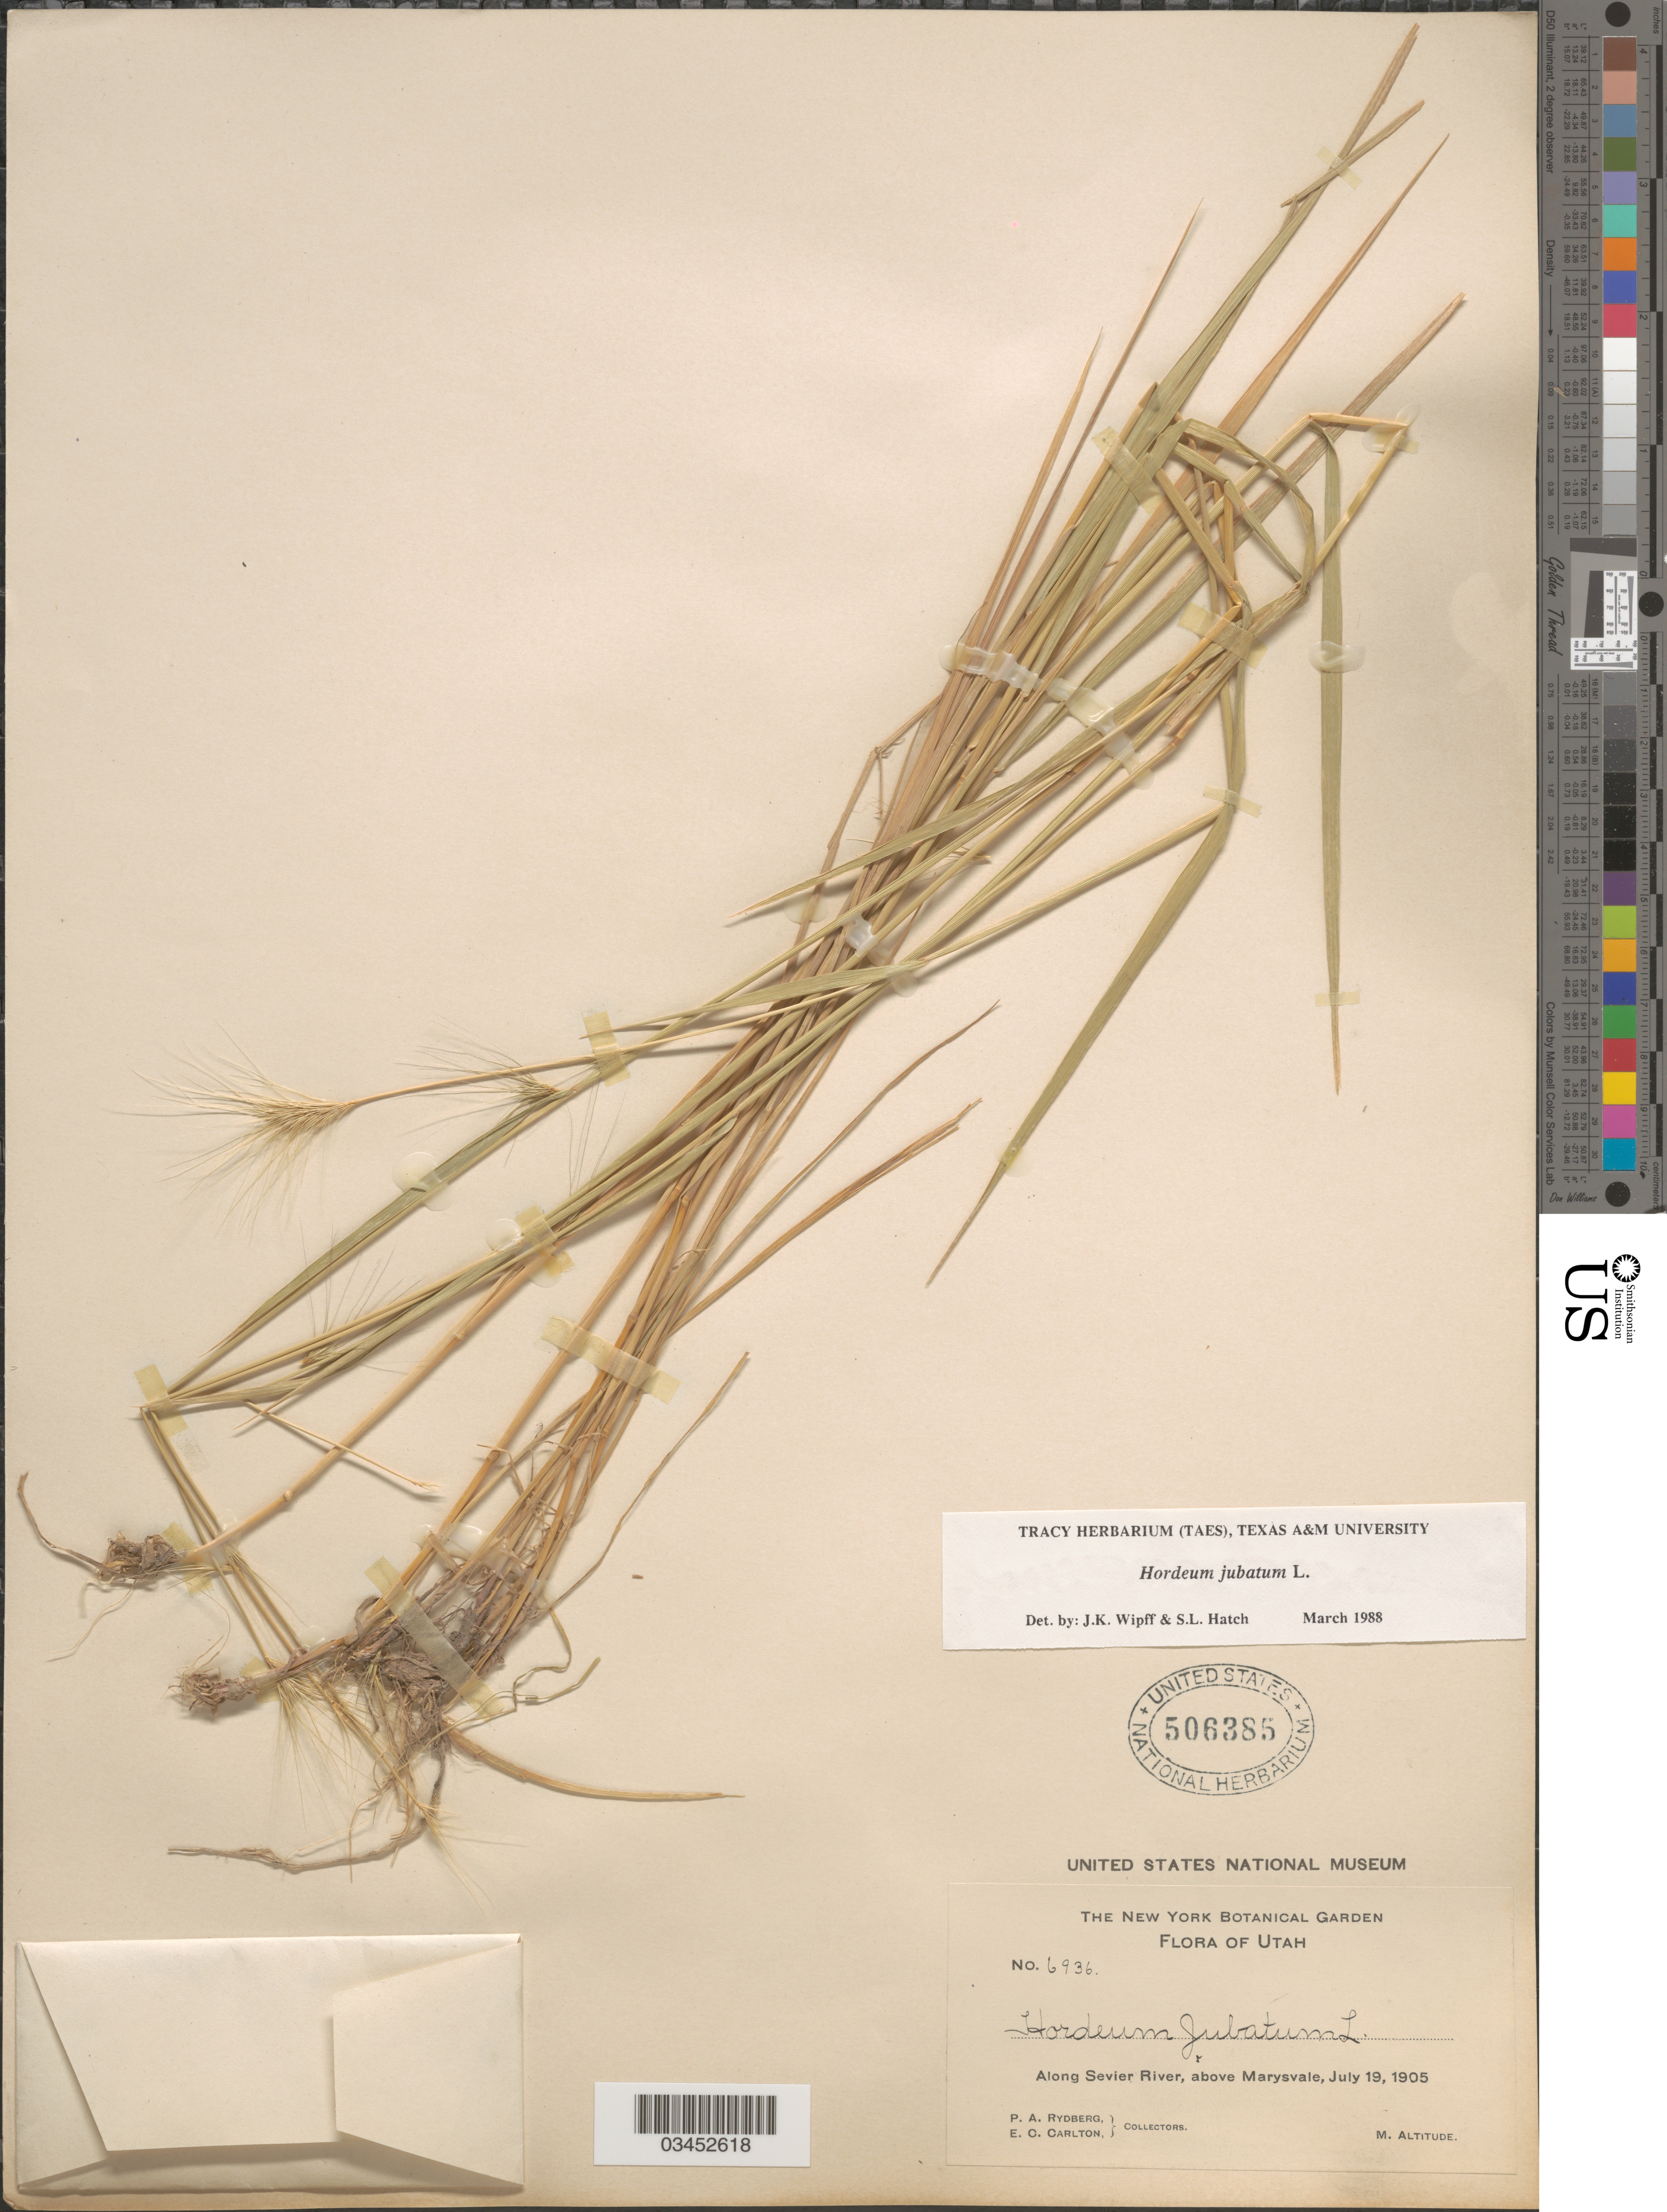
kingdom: Plantae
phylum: Tracheophyta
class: Liliopsida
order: Poales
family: Poaceae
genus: Hordeum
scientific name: Hordeum jubatum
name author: L.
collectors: P. A. Rydberg & E. Carlton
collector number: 6936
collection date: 1905-07-19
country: United States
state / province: Utah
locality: Along Sevier River, above Marysvale.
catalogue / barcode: US 506385